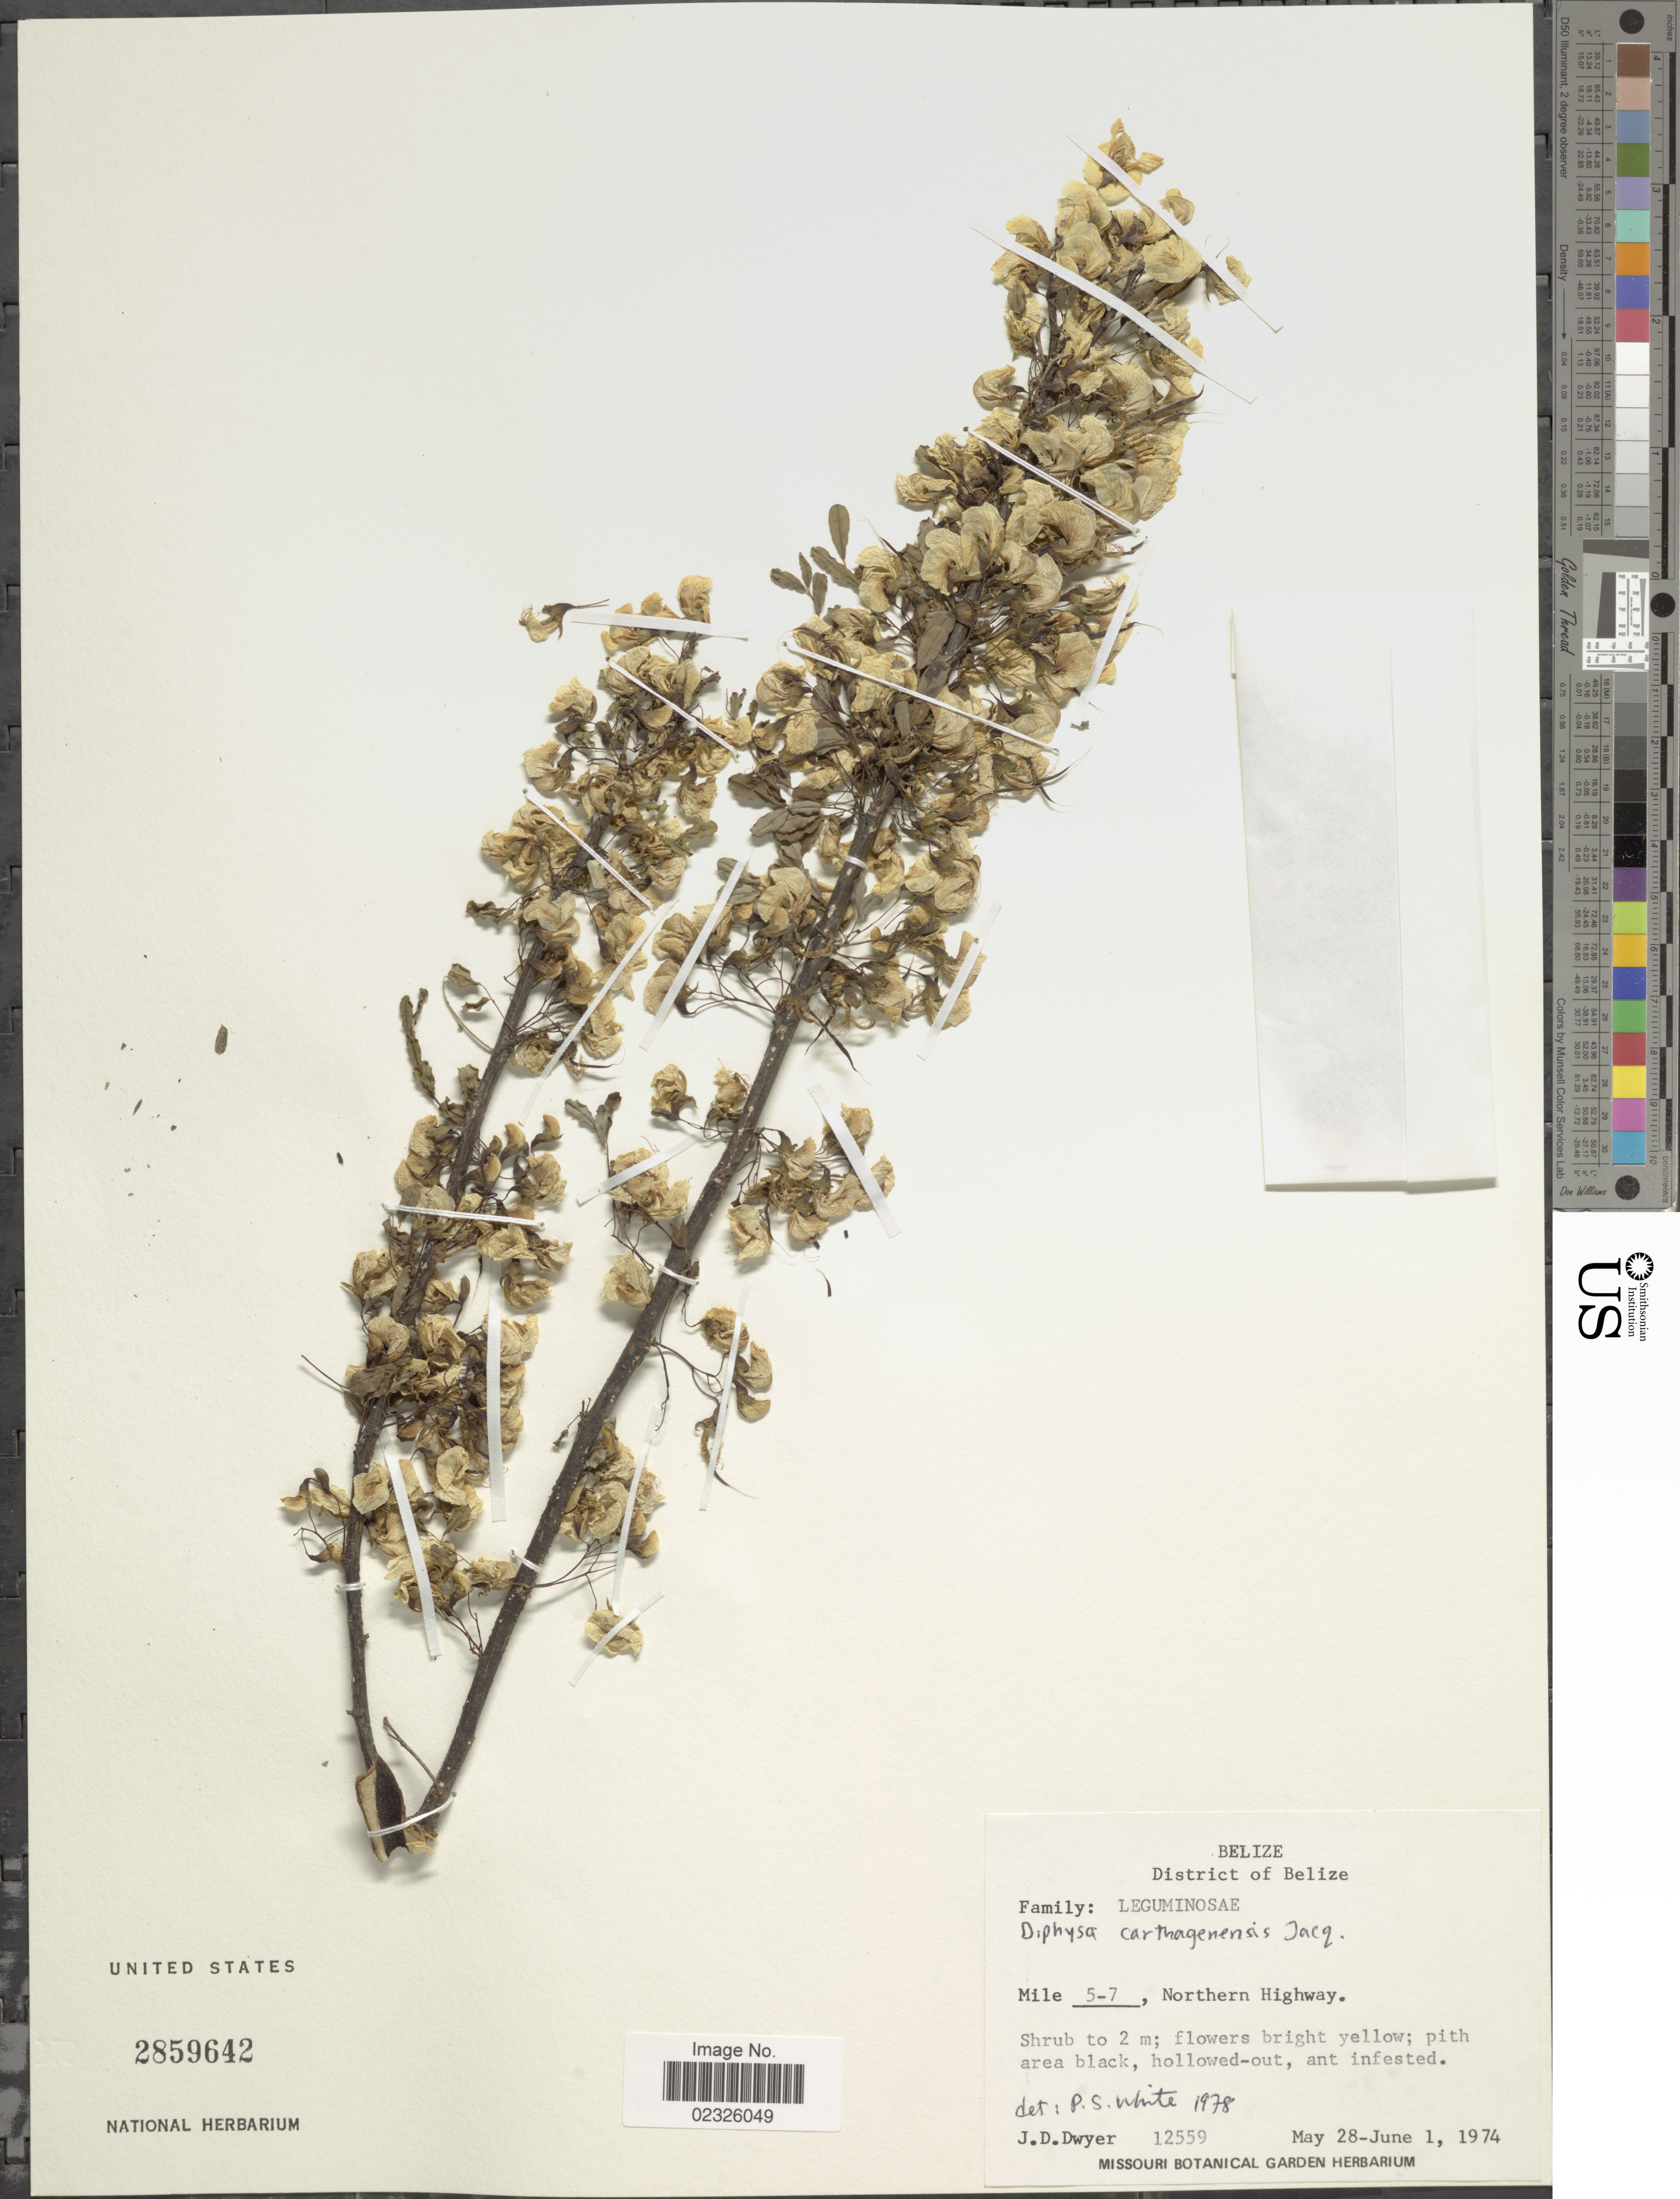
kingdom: Plantae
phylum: Tracheophyta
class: Magnoliopsida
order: Fabales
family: Fabaceae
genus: Diphysa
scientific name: Diphysa carthagenensis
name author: Jacq.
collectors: J. D. Dwyer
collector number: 12559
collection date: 1974-05-28/1974-06-01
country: Belize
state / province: Belize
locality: District of Belize, Mile 5-7, Northern Highway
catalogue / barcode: US 2859642